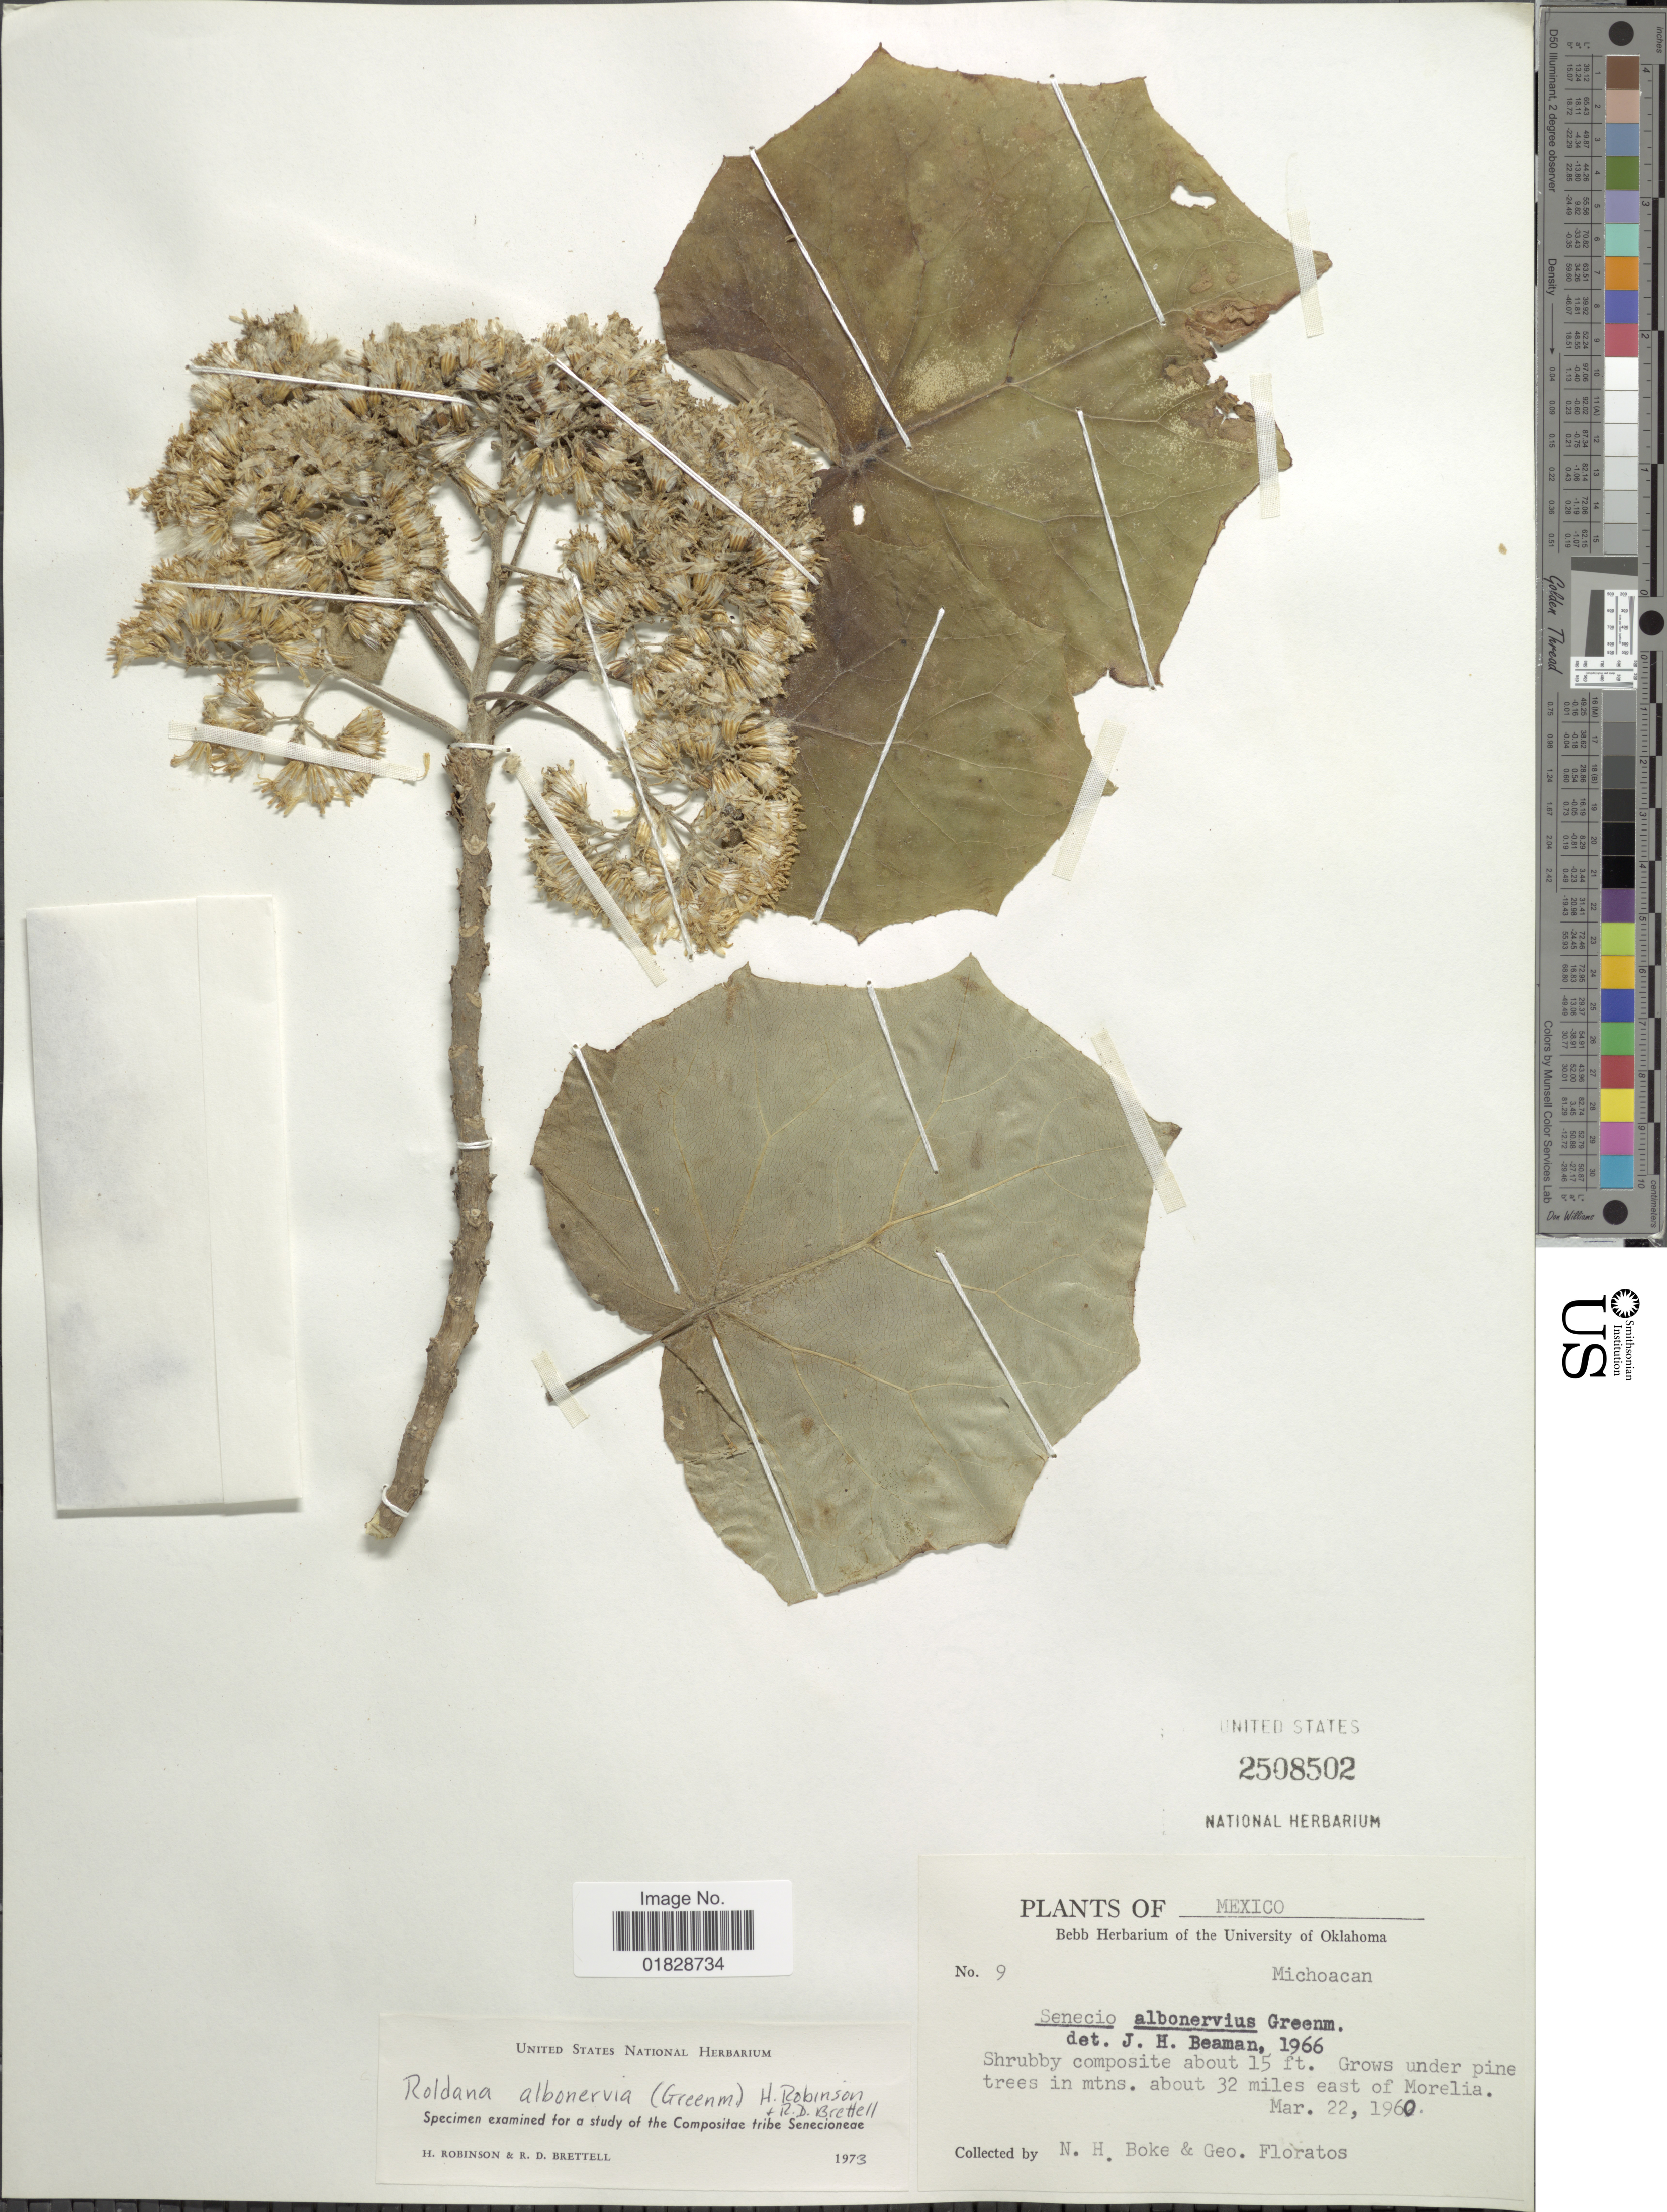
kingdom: Plantae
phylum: Tracheophyta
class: Magnoliopsida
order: Asterales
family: Asteraceae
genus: Roldana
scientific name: Roldana albonervia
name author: (Greenm.) H. Rob. & Brettell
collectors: N. Boke & G. Floratos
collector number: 9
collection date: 1960-03-22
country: Mexico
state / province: Michoacán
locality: Growns under pine trees in mtns. about 32 miles east of Morelia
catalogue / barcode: US 2508502